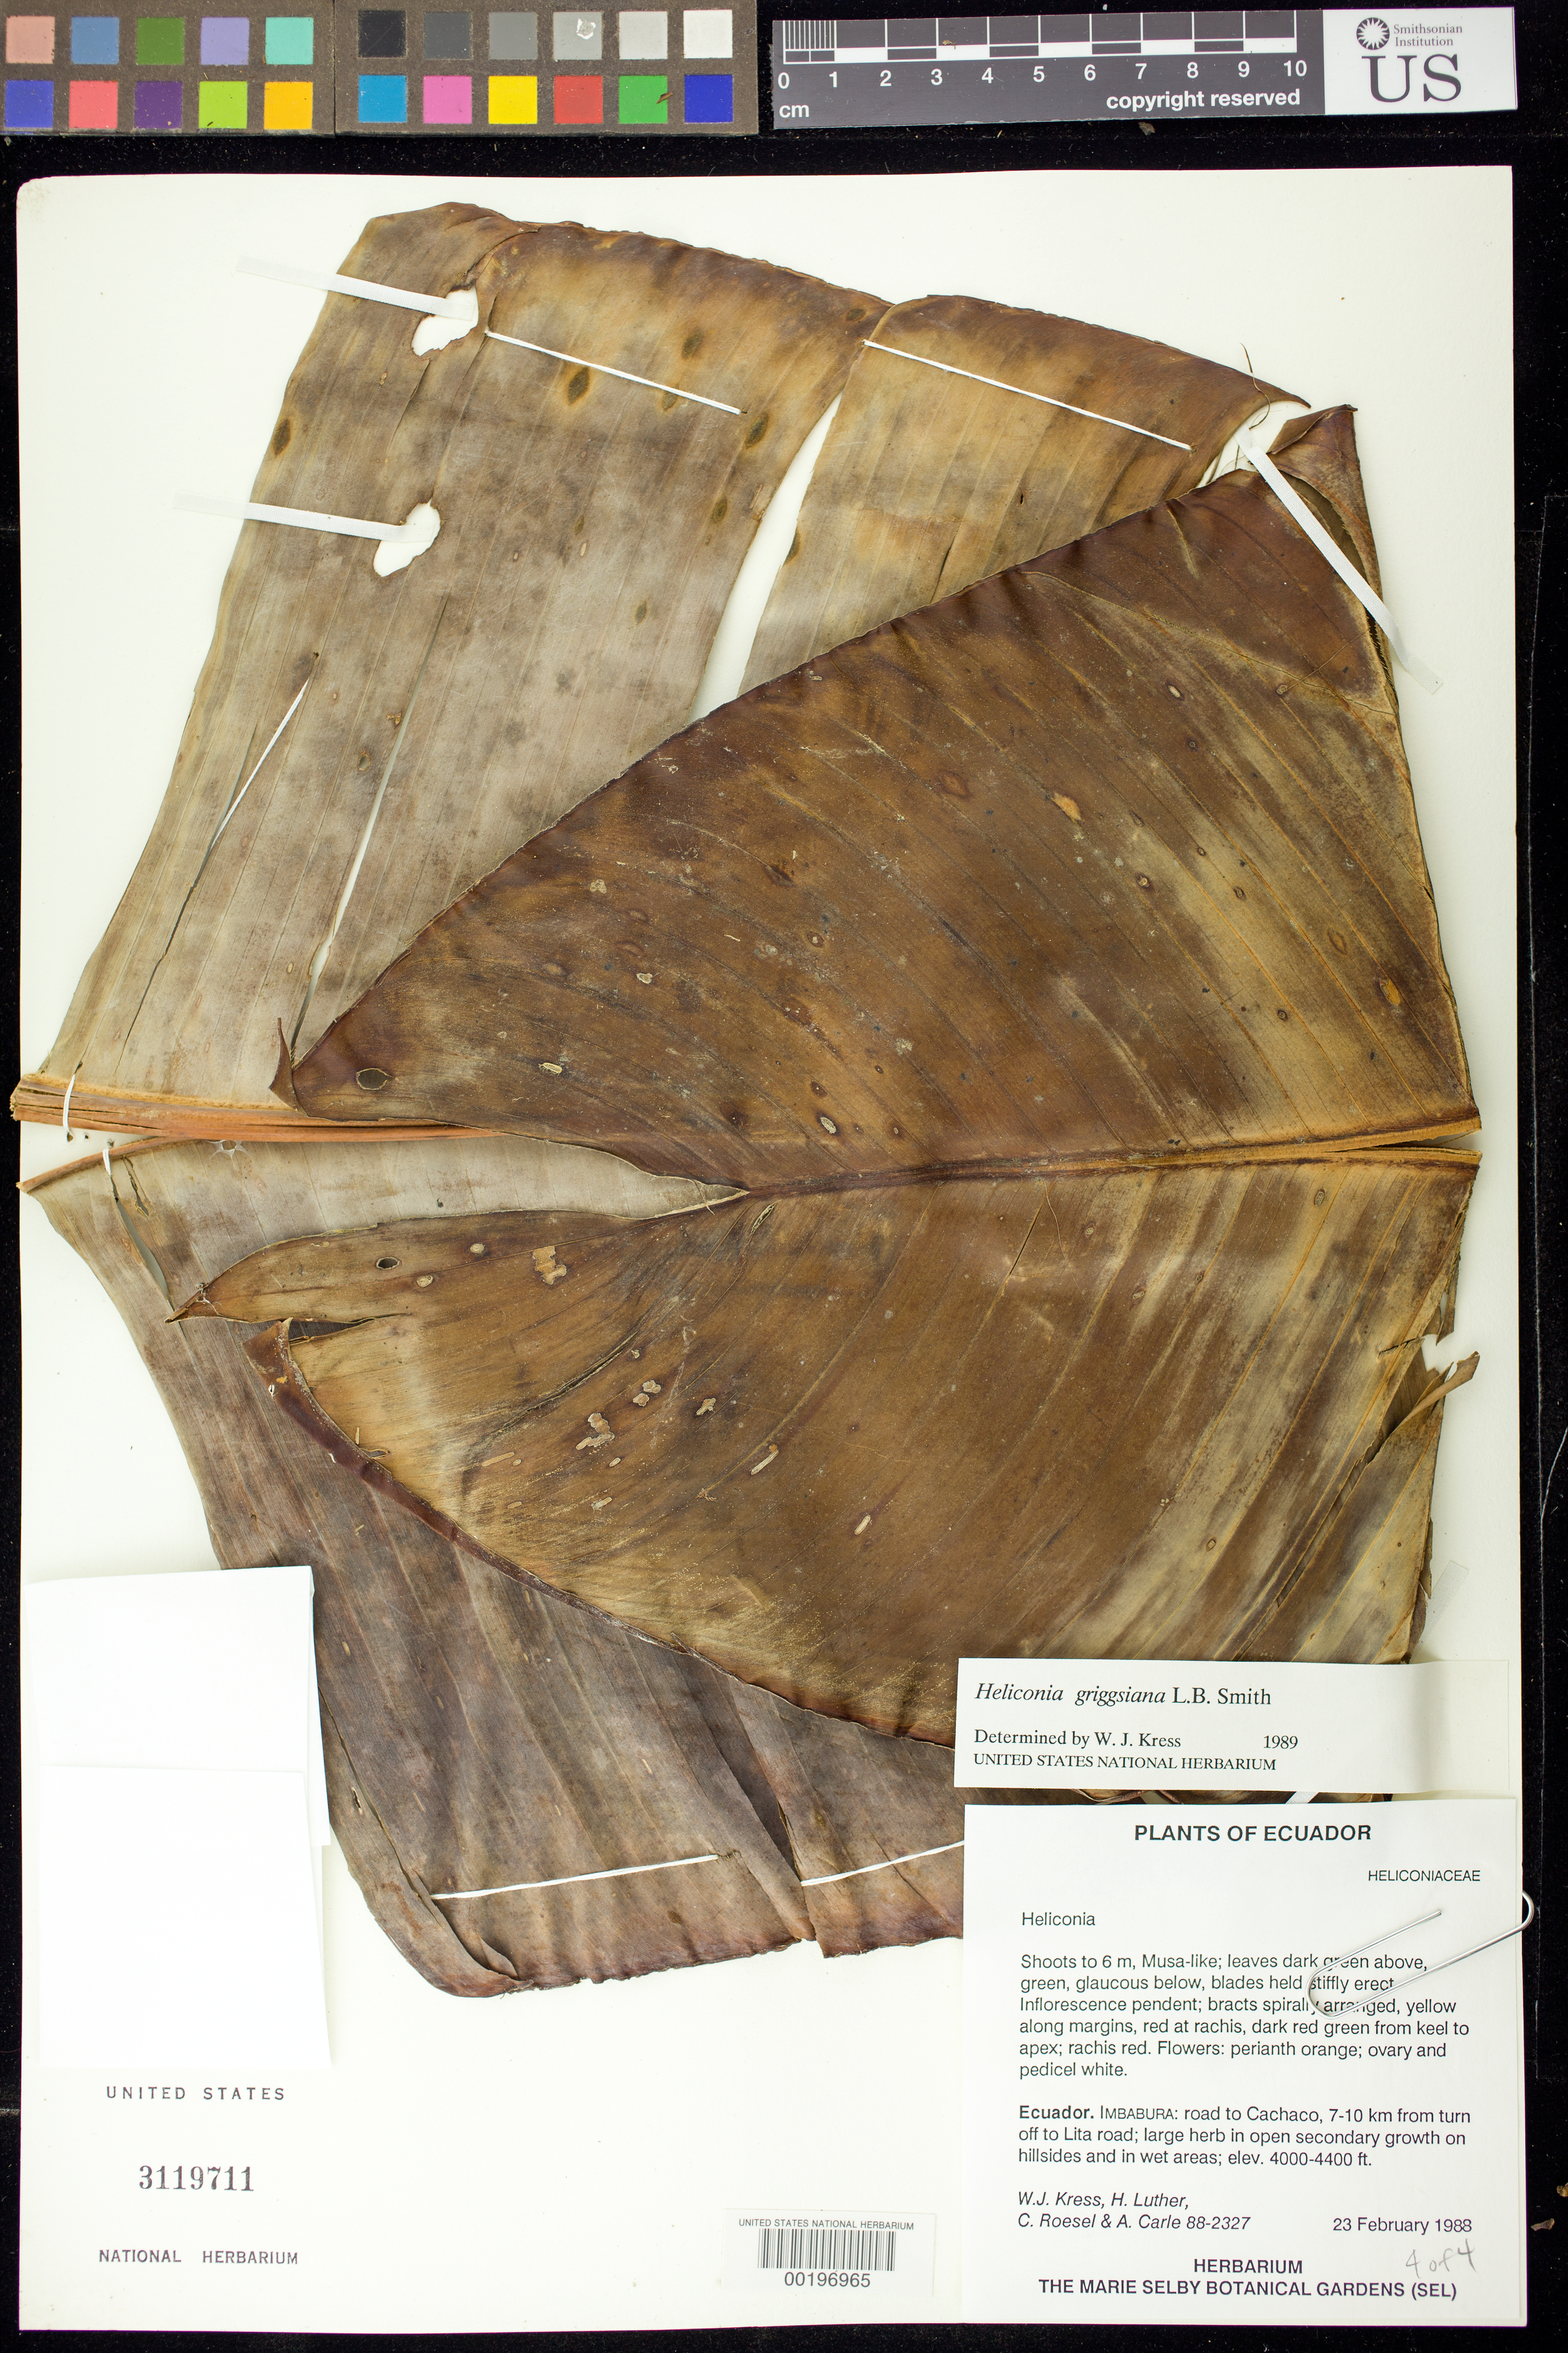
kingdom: Plantae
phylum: Tracheophyta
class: Liliopsida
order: Zingiberales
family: Heliconiaceae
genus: Heliconia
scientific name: Heliconia griggsiana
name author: L.B. Sm.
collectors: W. J. Kress, Harry E. Luther, C. S. Roesel & A. Carle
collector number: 88-2327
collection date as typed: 23 Feb 1988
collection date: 1988-02-23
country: Ecuador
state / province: Imbabura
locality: Road to Cachaco, 7-10 km from turn of L to Lita road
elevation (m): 1219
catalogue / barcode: US 3119711